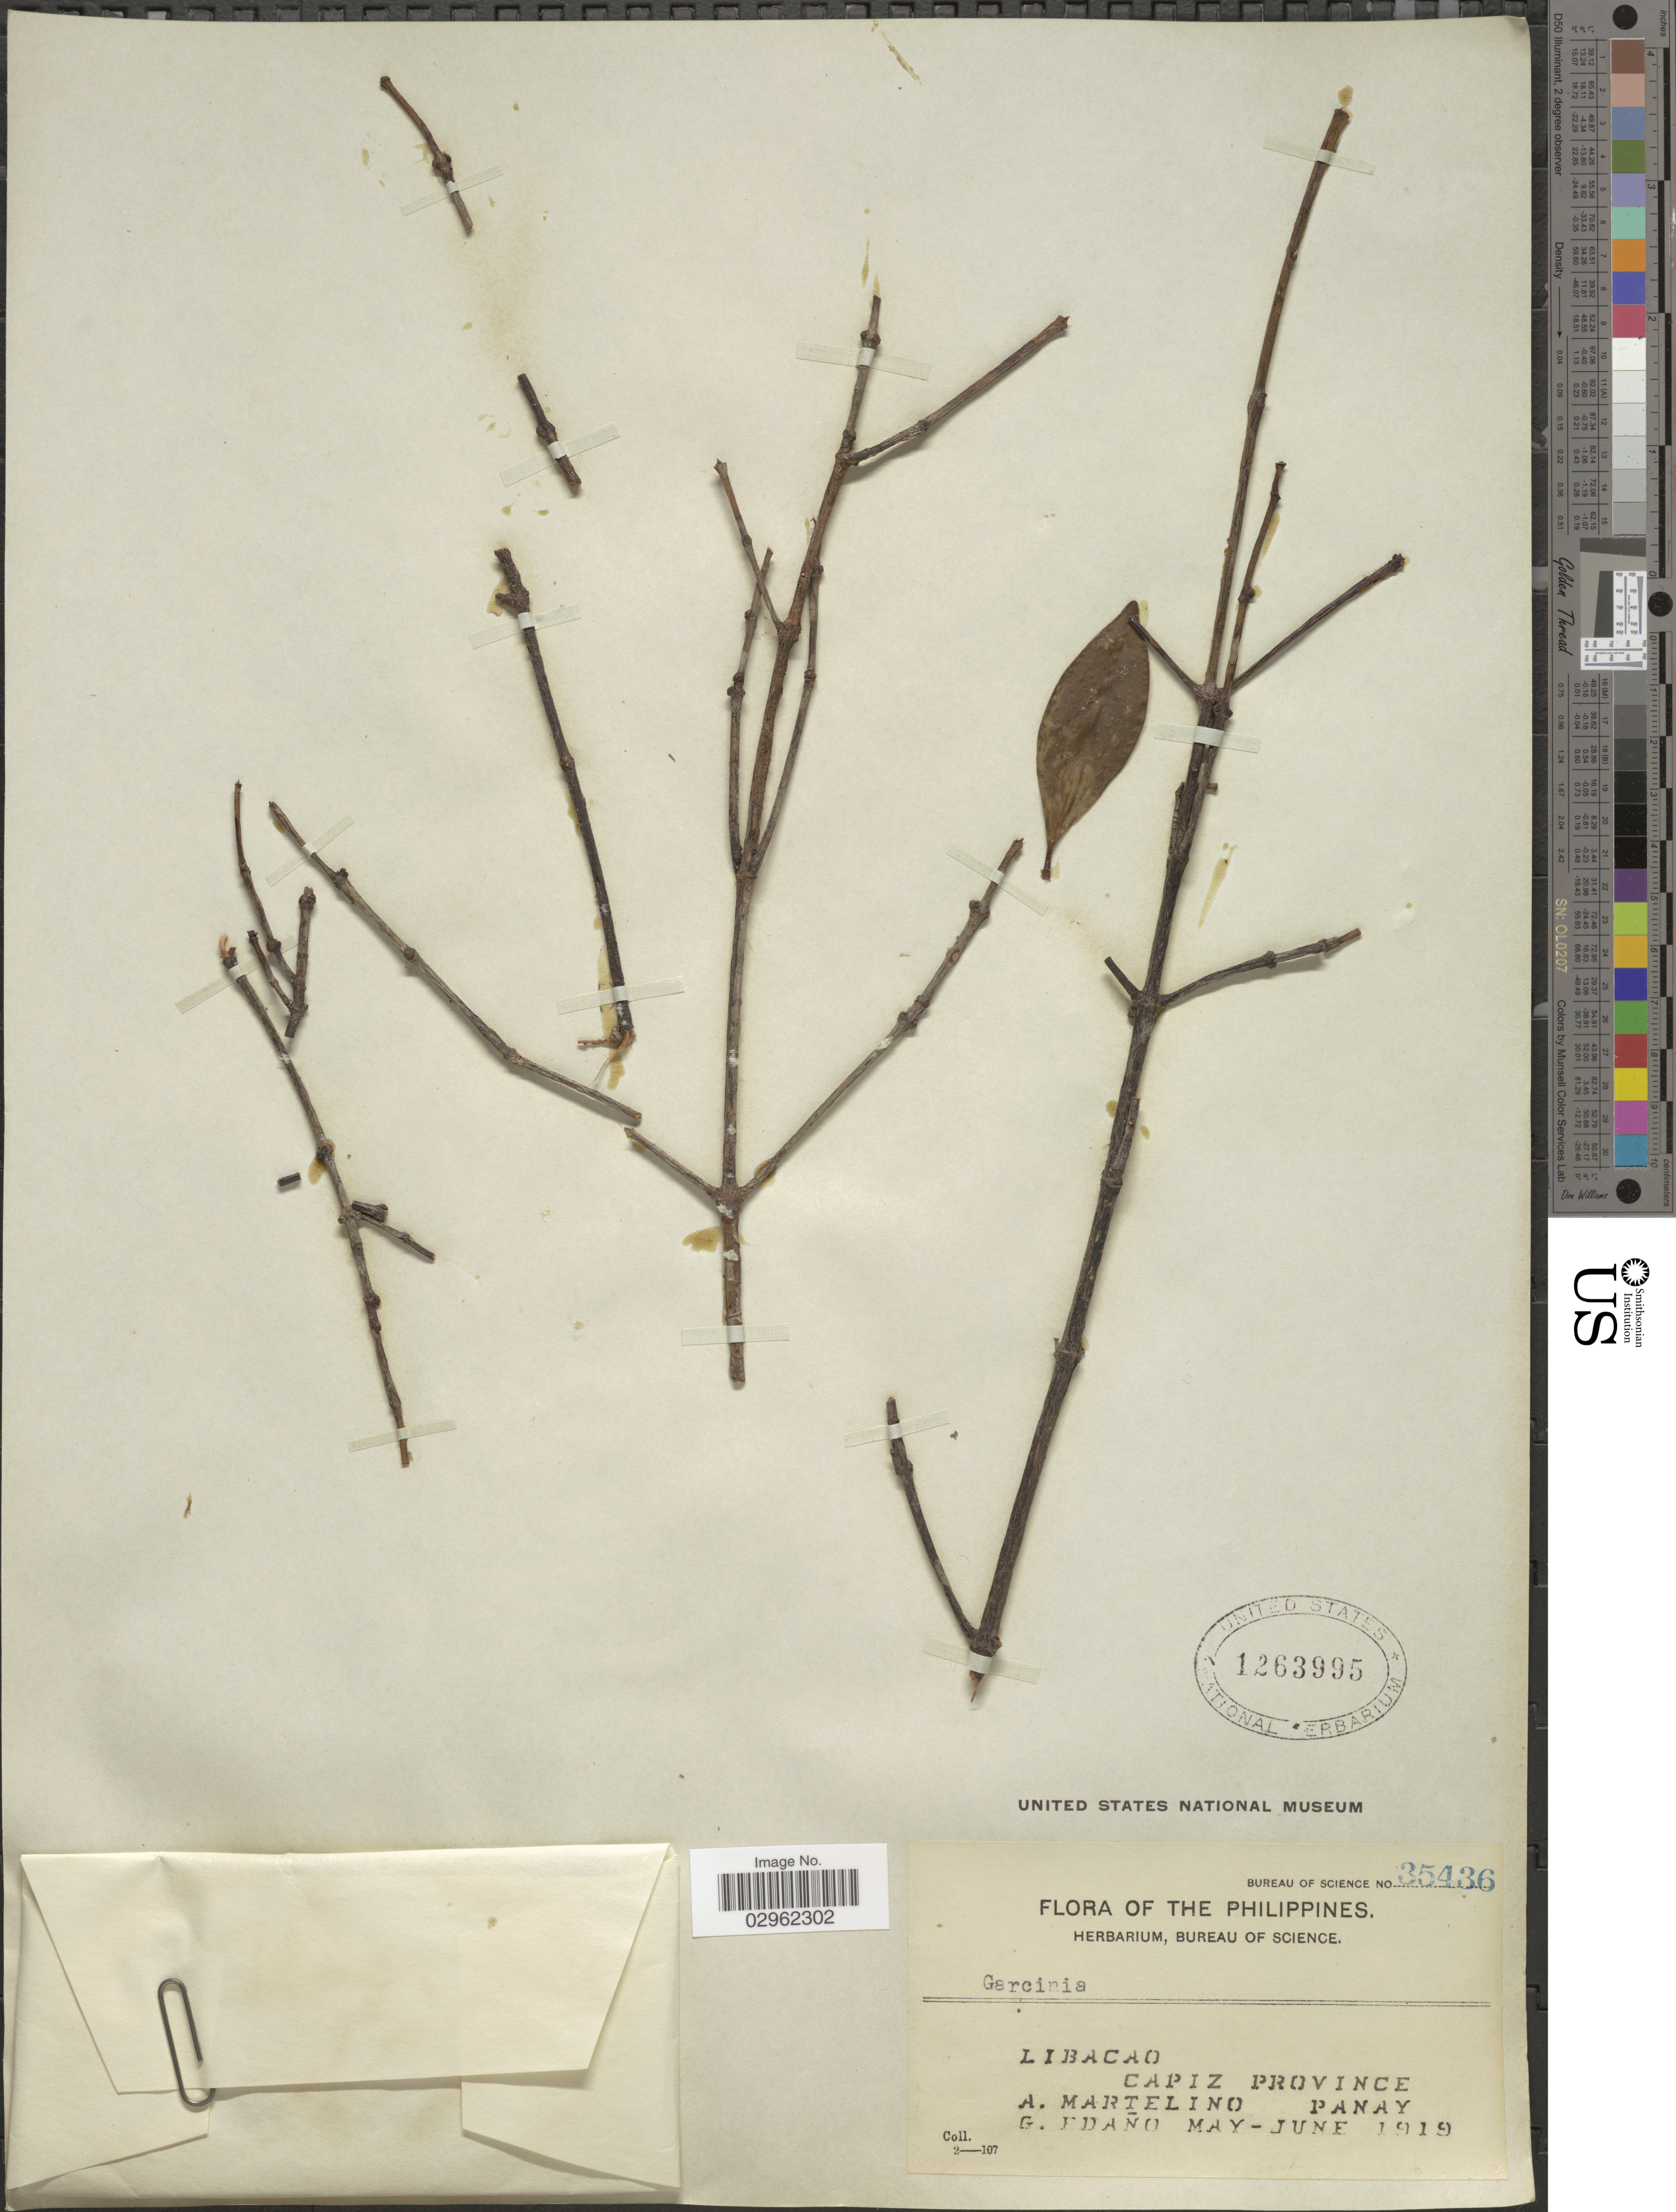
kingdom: Plantae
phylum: Tracheophyta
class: Magnoliopsida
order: Malpighiales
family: Clusiaceae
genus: Garcinia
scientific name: Garcinia sp.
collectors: A. Martelino & G. Edaño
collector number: Bureau of Science 35436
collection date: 1919-05/1919-06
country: Philippines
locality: Libacao, Capiz Province, Panay.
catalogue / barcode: US 1263995